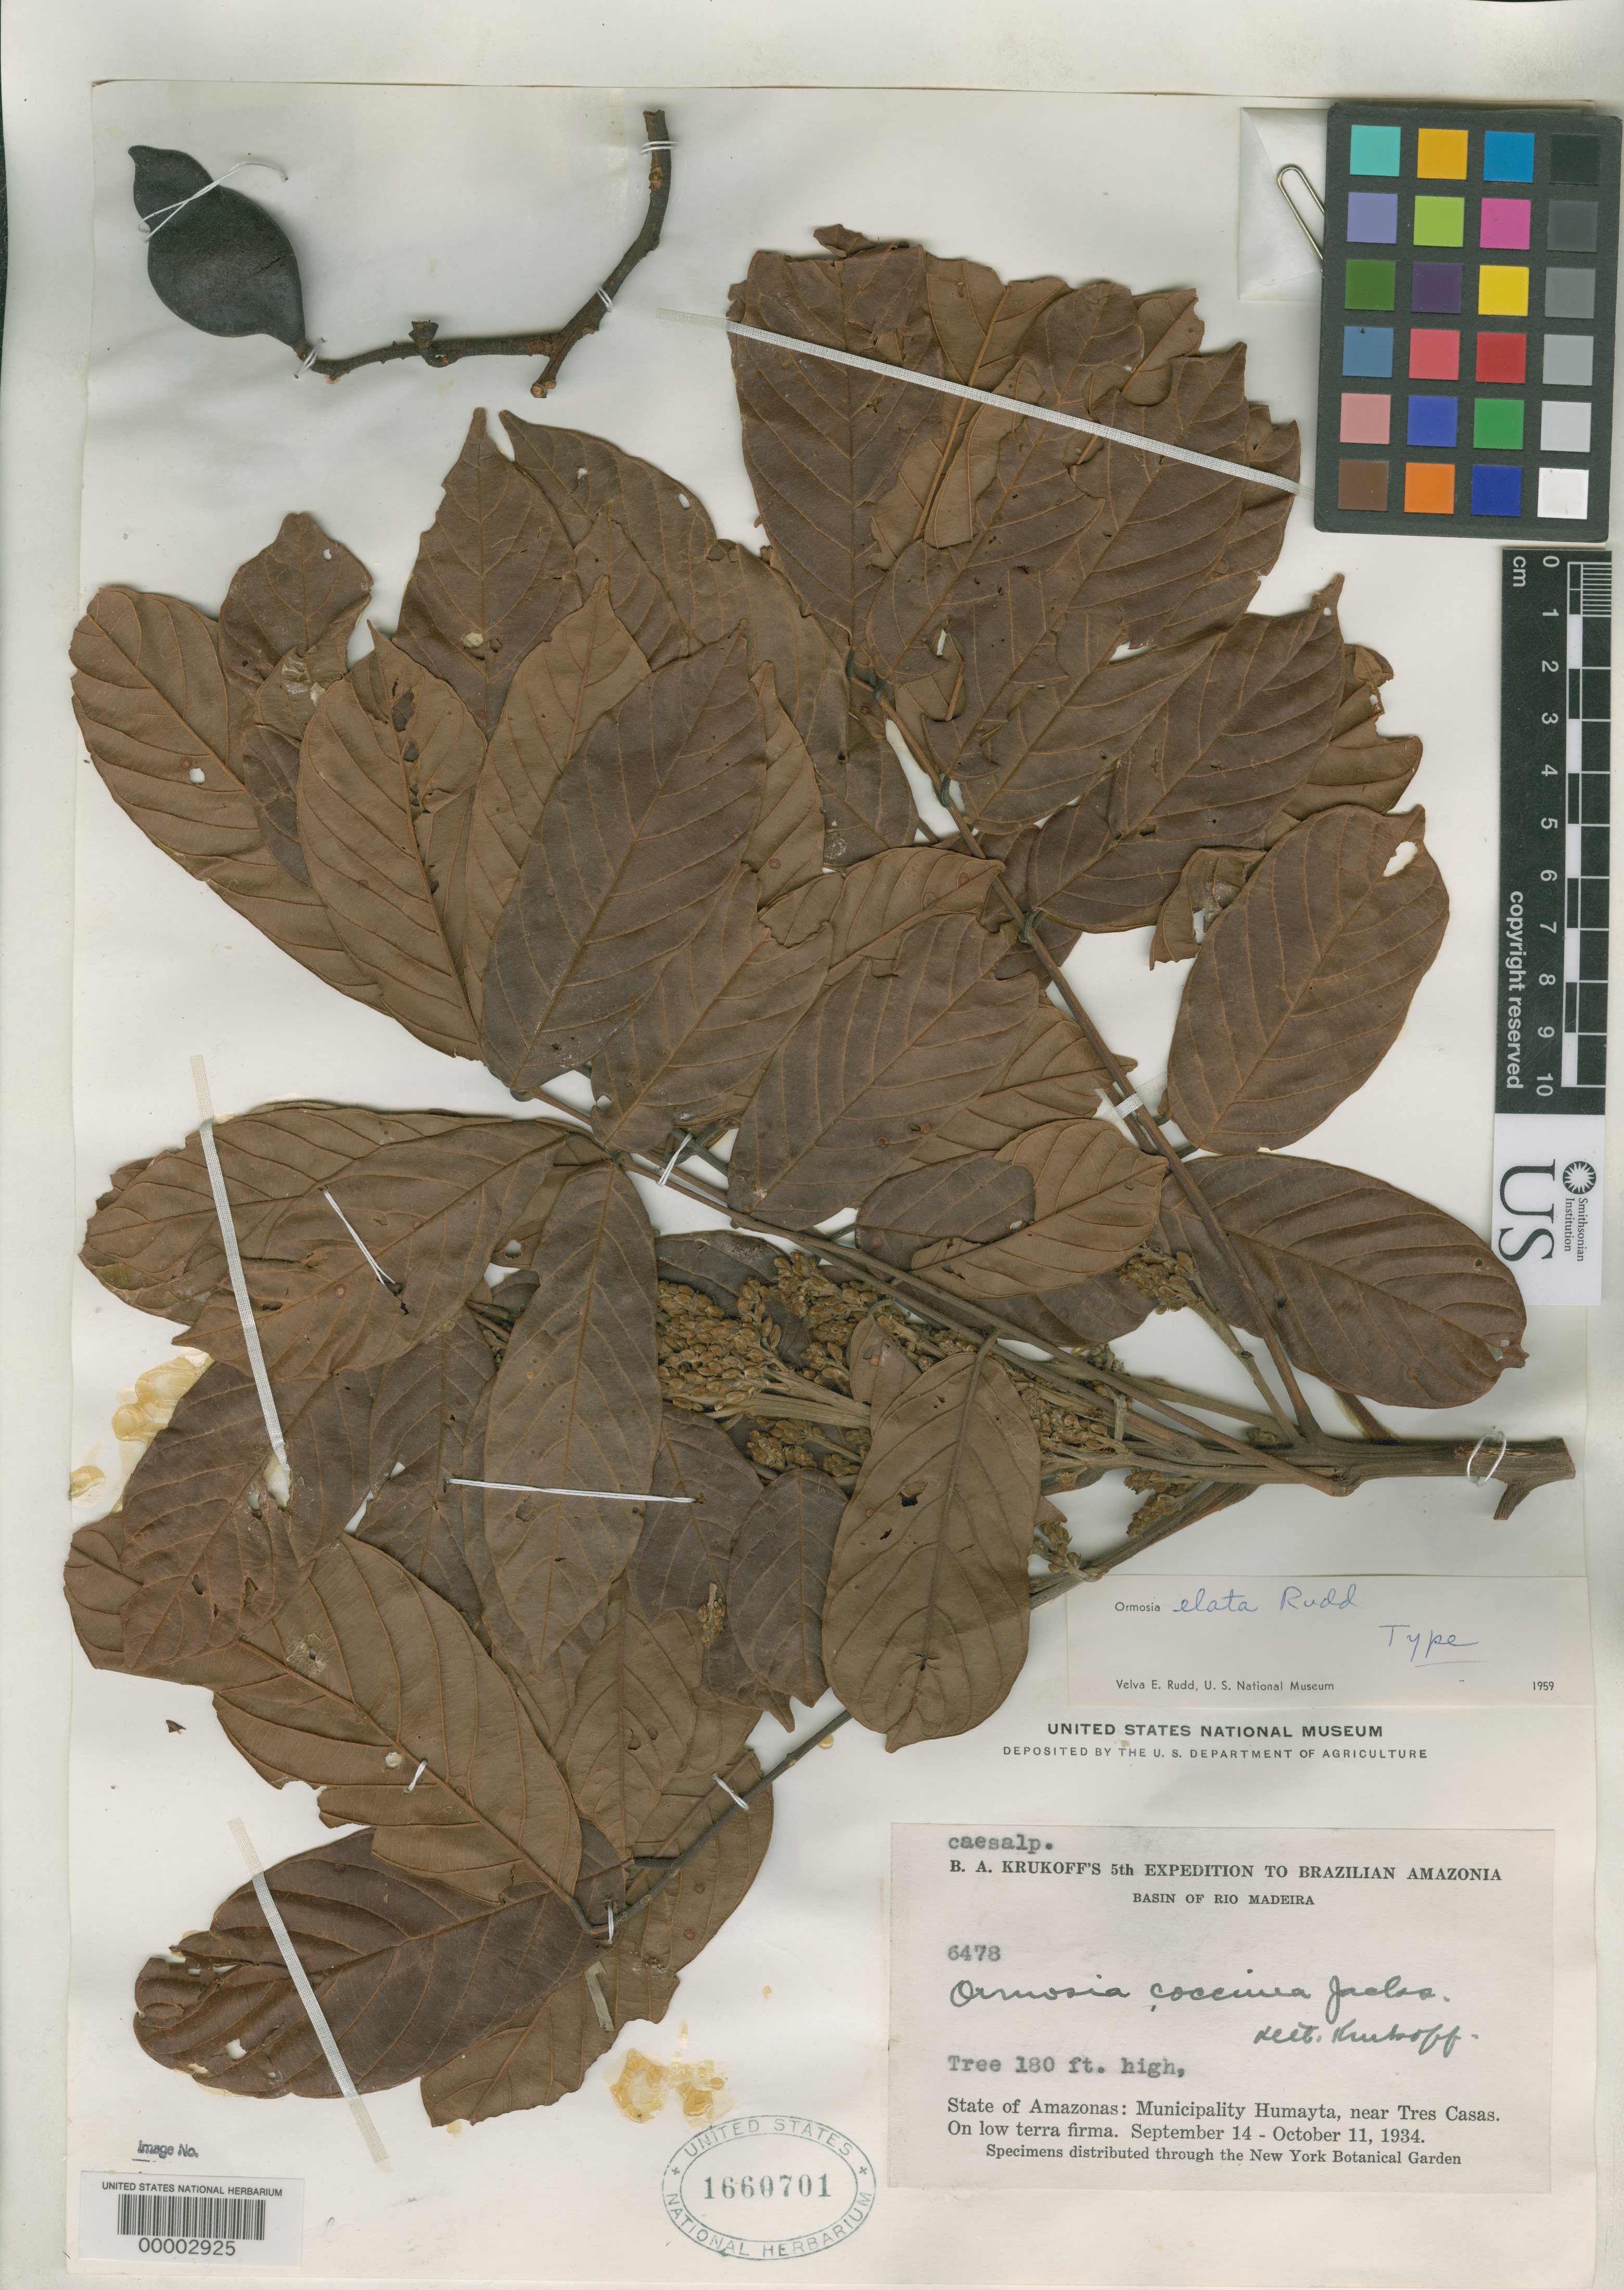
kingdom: Plantae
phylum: Tracheophyta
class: Magnoliopsida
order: Fabales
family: Fabaceae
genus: Ormosia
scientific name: Ormosia elata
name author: Rudd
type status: Holotype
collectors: B. A. Krukoff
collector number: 6478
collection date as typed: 1934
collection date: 1934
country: Brazil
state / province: Amazonas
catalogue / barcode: US 1660701